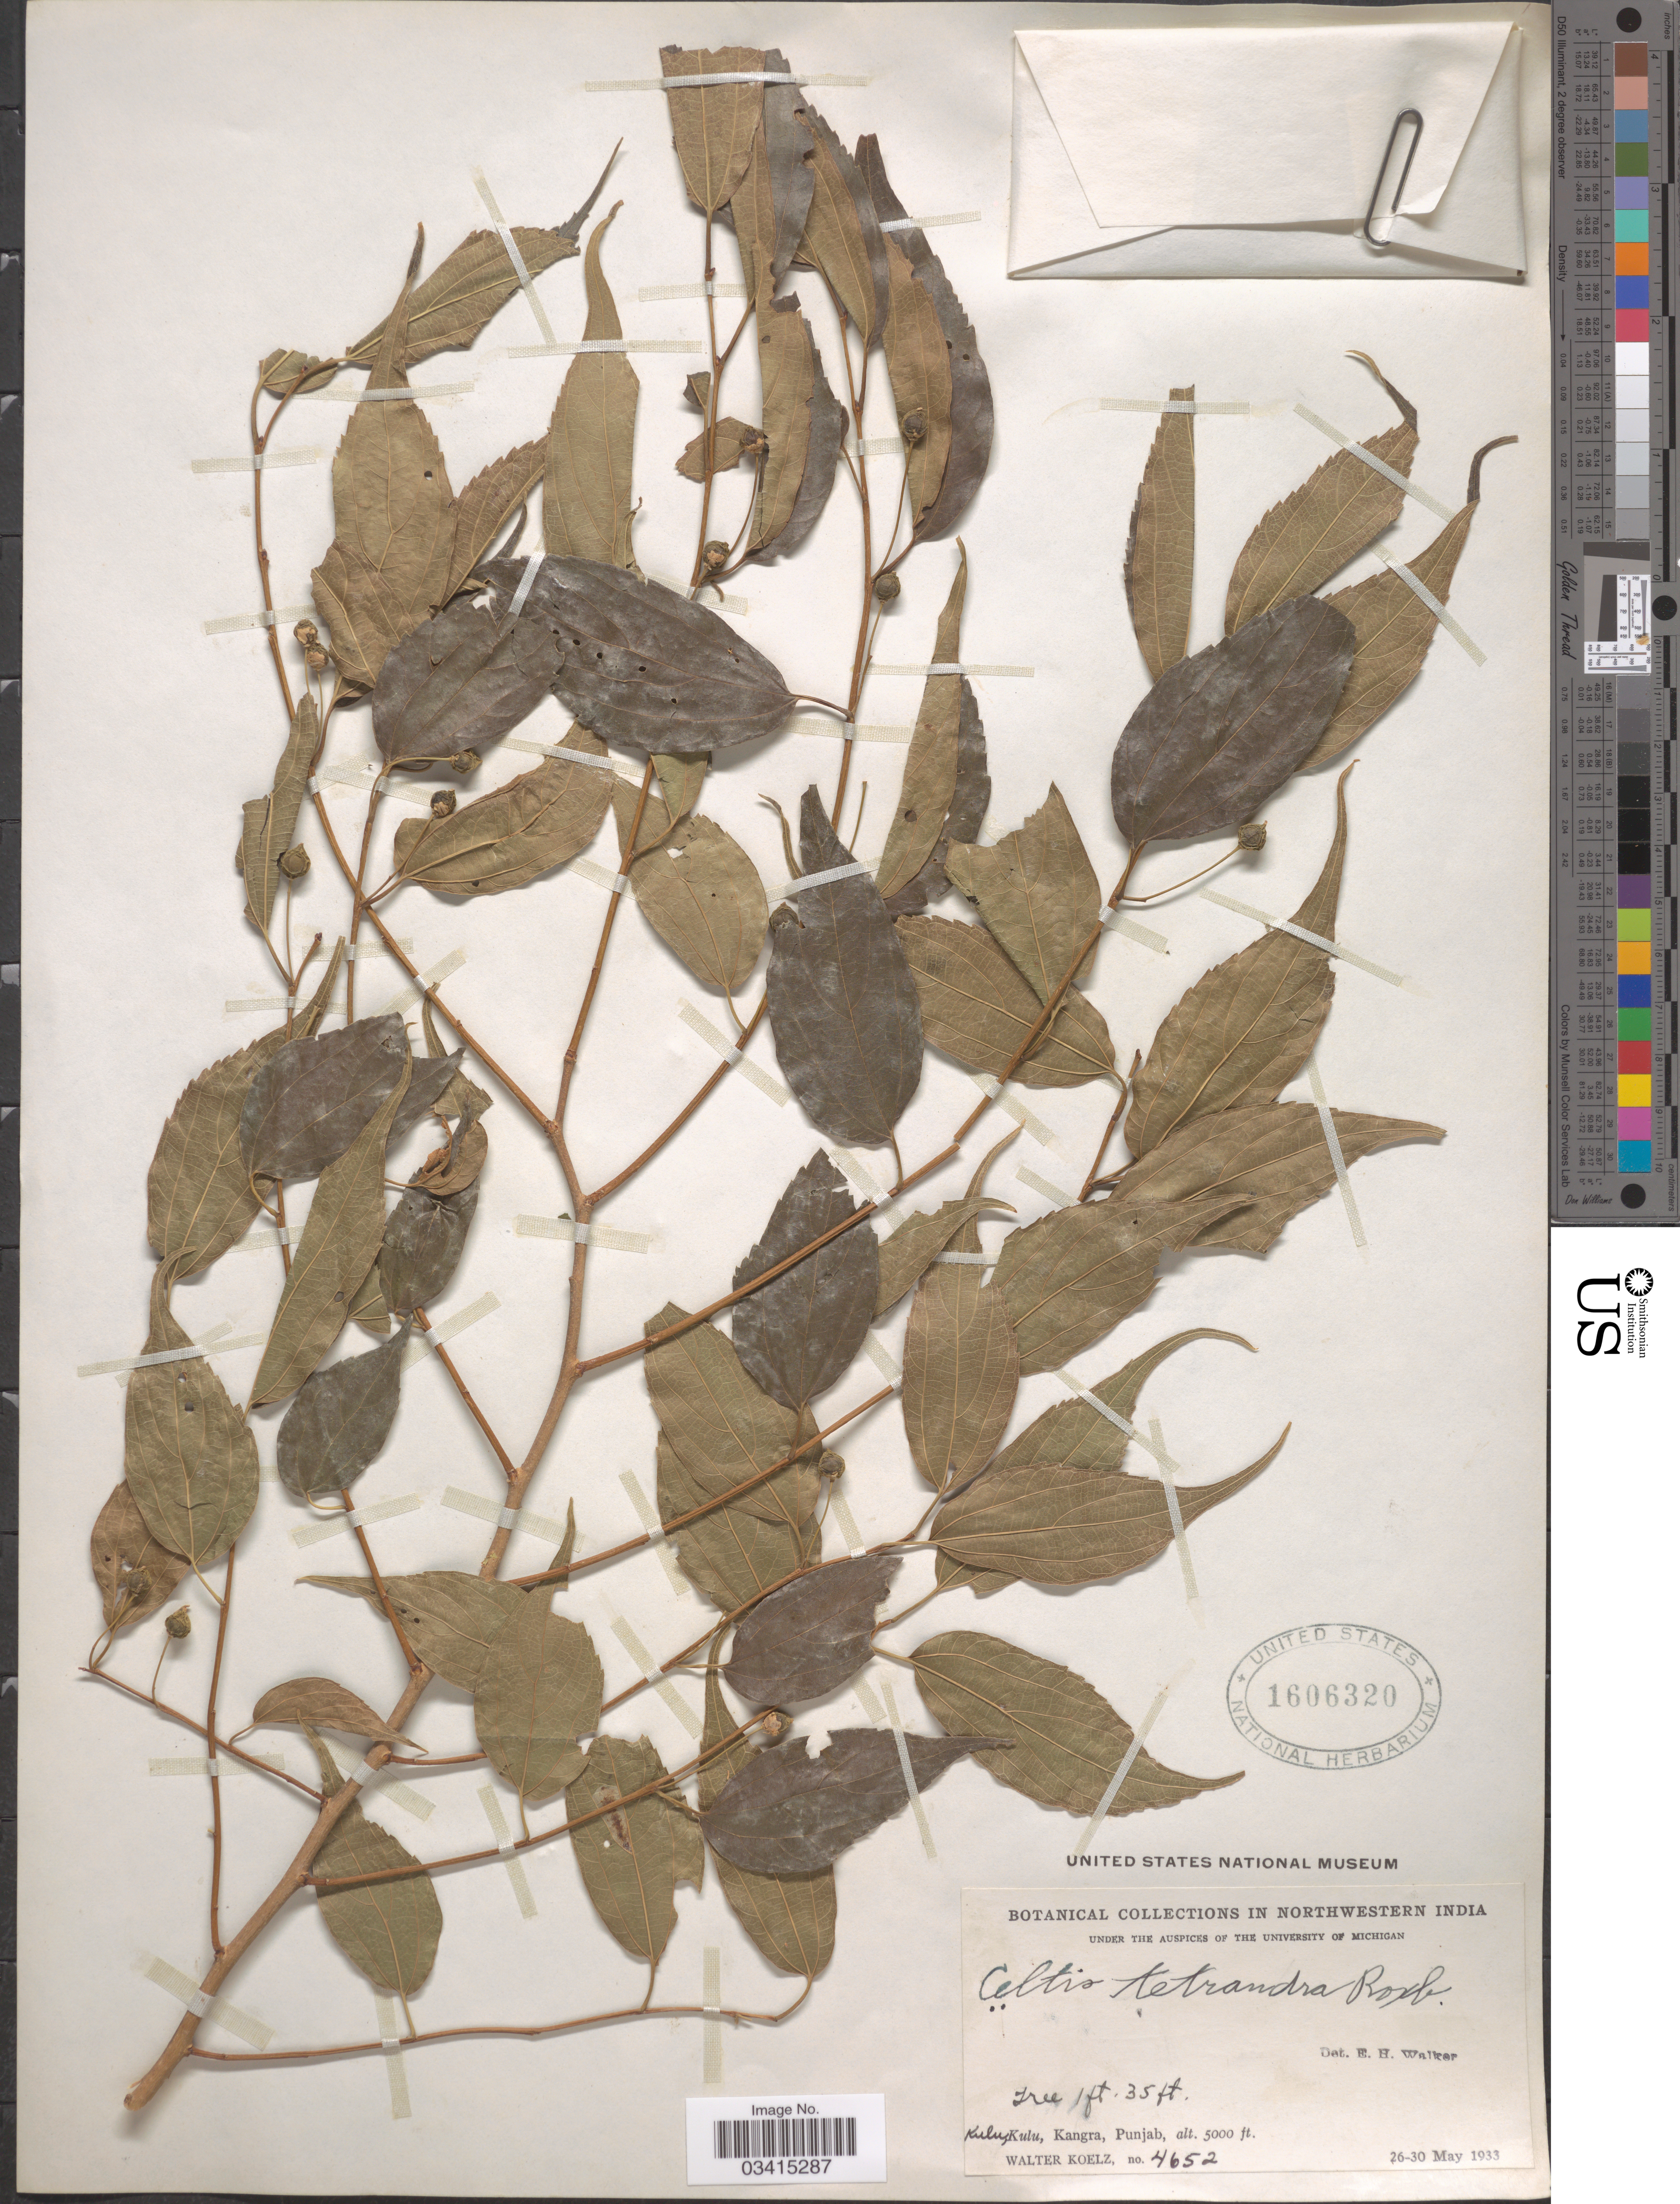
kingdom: Plantae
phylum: Tracheophyta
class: Magnoliopsida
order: Rosales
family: Cannabaceae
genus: Celtis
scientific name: Celtis tetrandra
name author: Roxb.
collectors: W. N. Koelz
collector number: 4652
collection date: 1933-05-26/1933-05-30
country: India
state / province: Punjab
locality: Northwestern India. Kulu, Kulu, Kangra.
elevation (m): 1524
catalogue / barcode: US 1606320